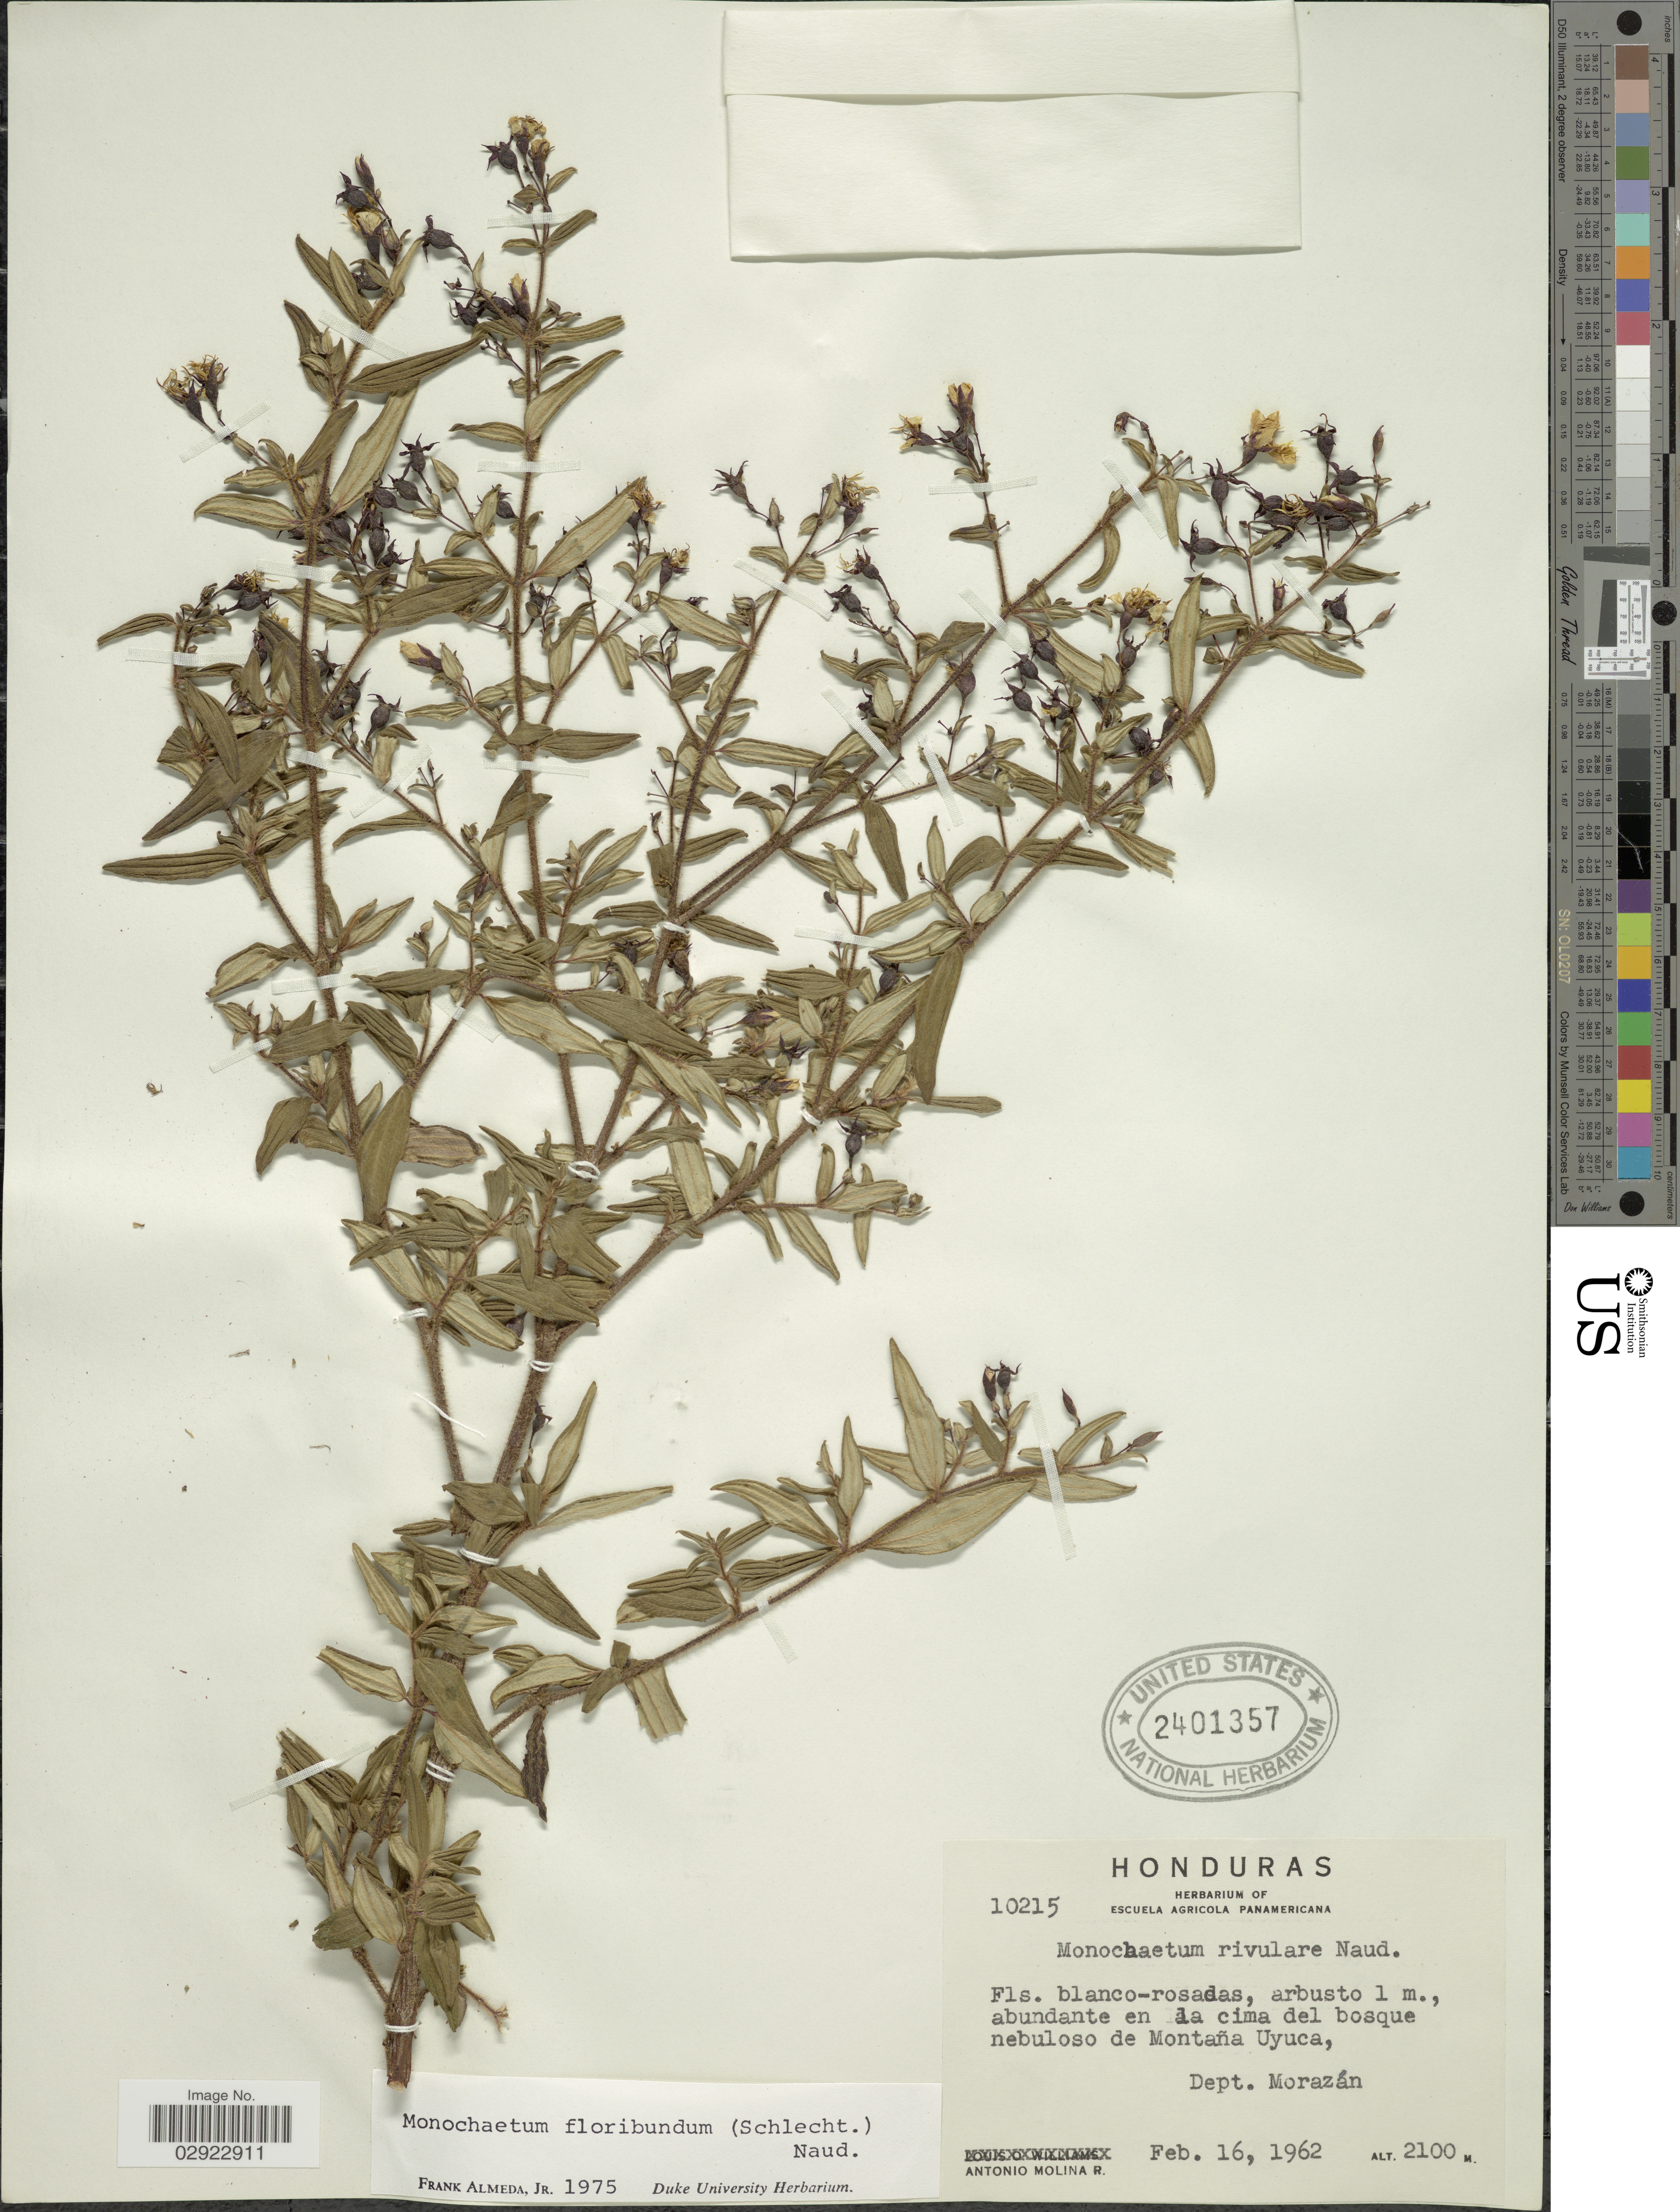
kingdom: Plantae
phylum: Tracheophyta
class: Magnoliopsida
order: Myrtales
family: Melastomataceae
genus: Monochaetum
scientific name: Monochaetum floribundum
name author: (Schltdl.) Naudin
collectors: A. Molina R.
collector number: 10215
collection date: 1962-02-16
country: Honduras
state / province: Fco. Morazán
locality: Abundante en la cima del bosque nebuloso de Montaña Uyuca, Dept. Morazán.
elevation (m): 2100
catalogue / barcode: US 2401357